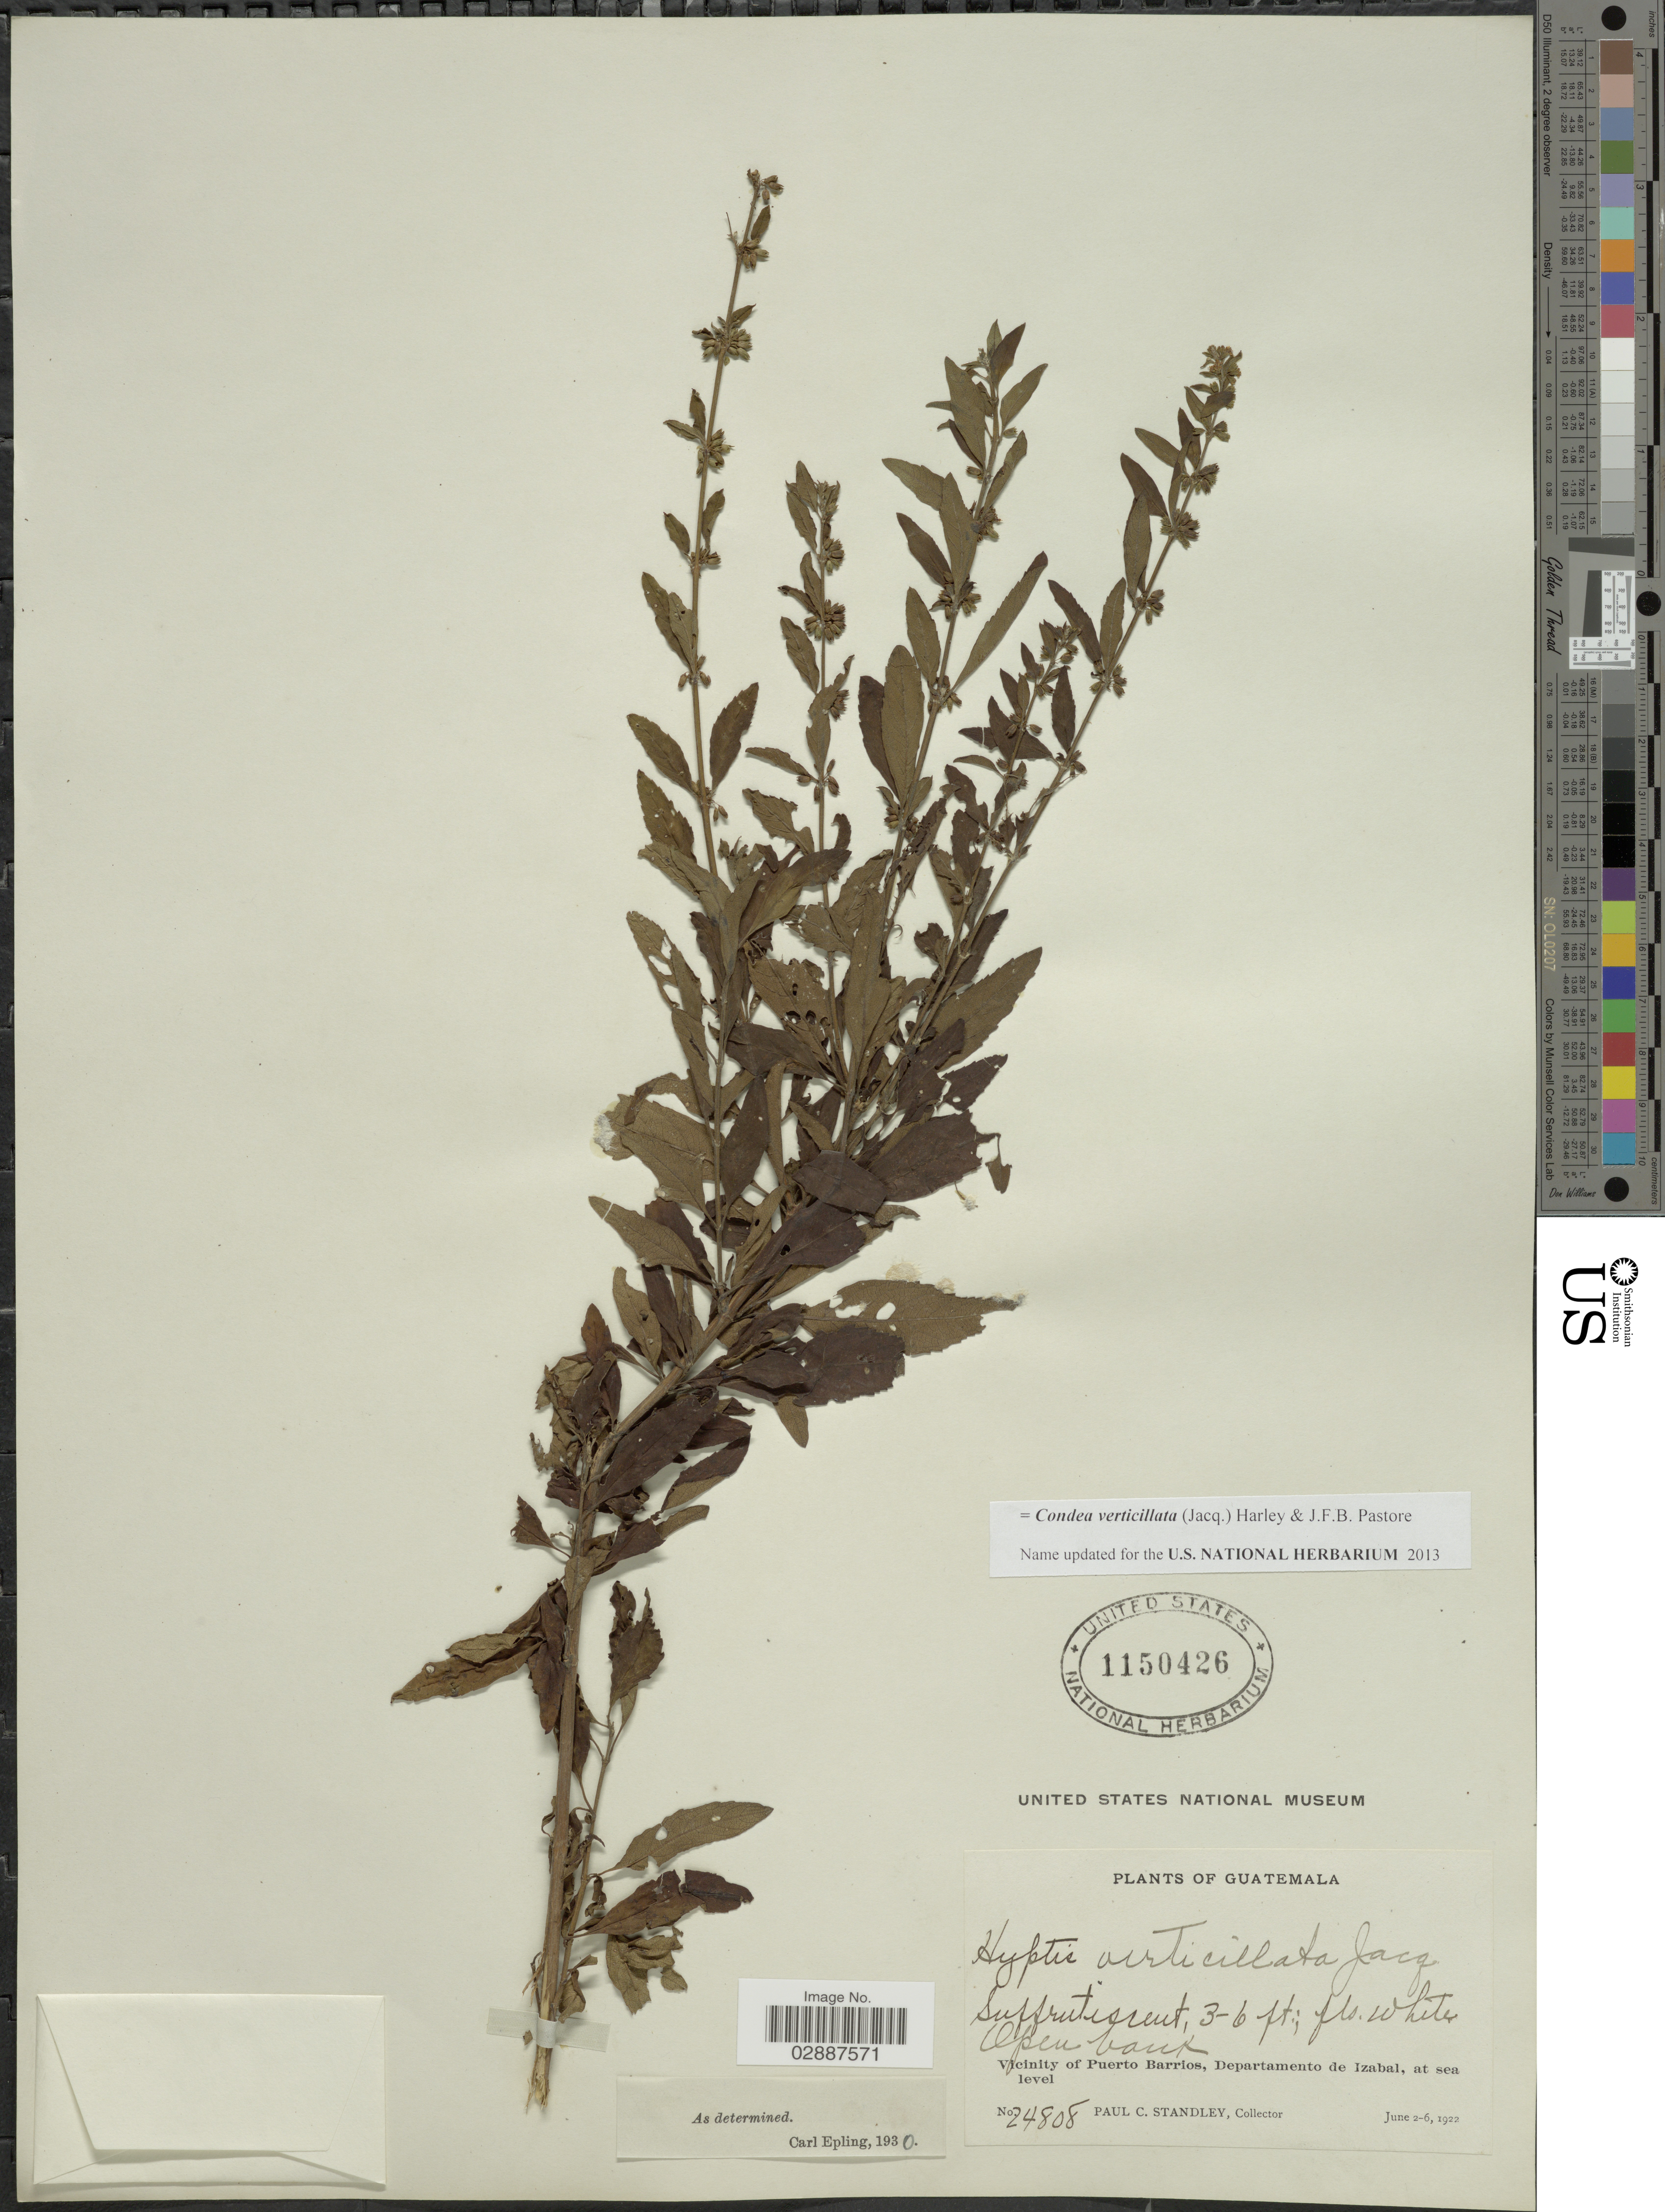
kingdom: Plantae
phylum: Tracheophyta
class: Magnoliopsida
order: Lamiales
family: Lamiaceae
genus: Condea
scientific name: Condea verticillata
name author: (Jacq.) Harley & J.F.B. Pastore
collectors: P. C. Standley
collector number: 24808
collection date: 1922-06-02/1922-06-06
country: Guatemala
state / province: Izabal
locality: Vicinity of Puerto Barrios, Departamento de Izabal.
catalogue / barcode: US 1150426